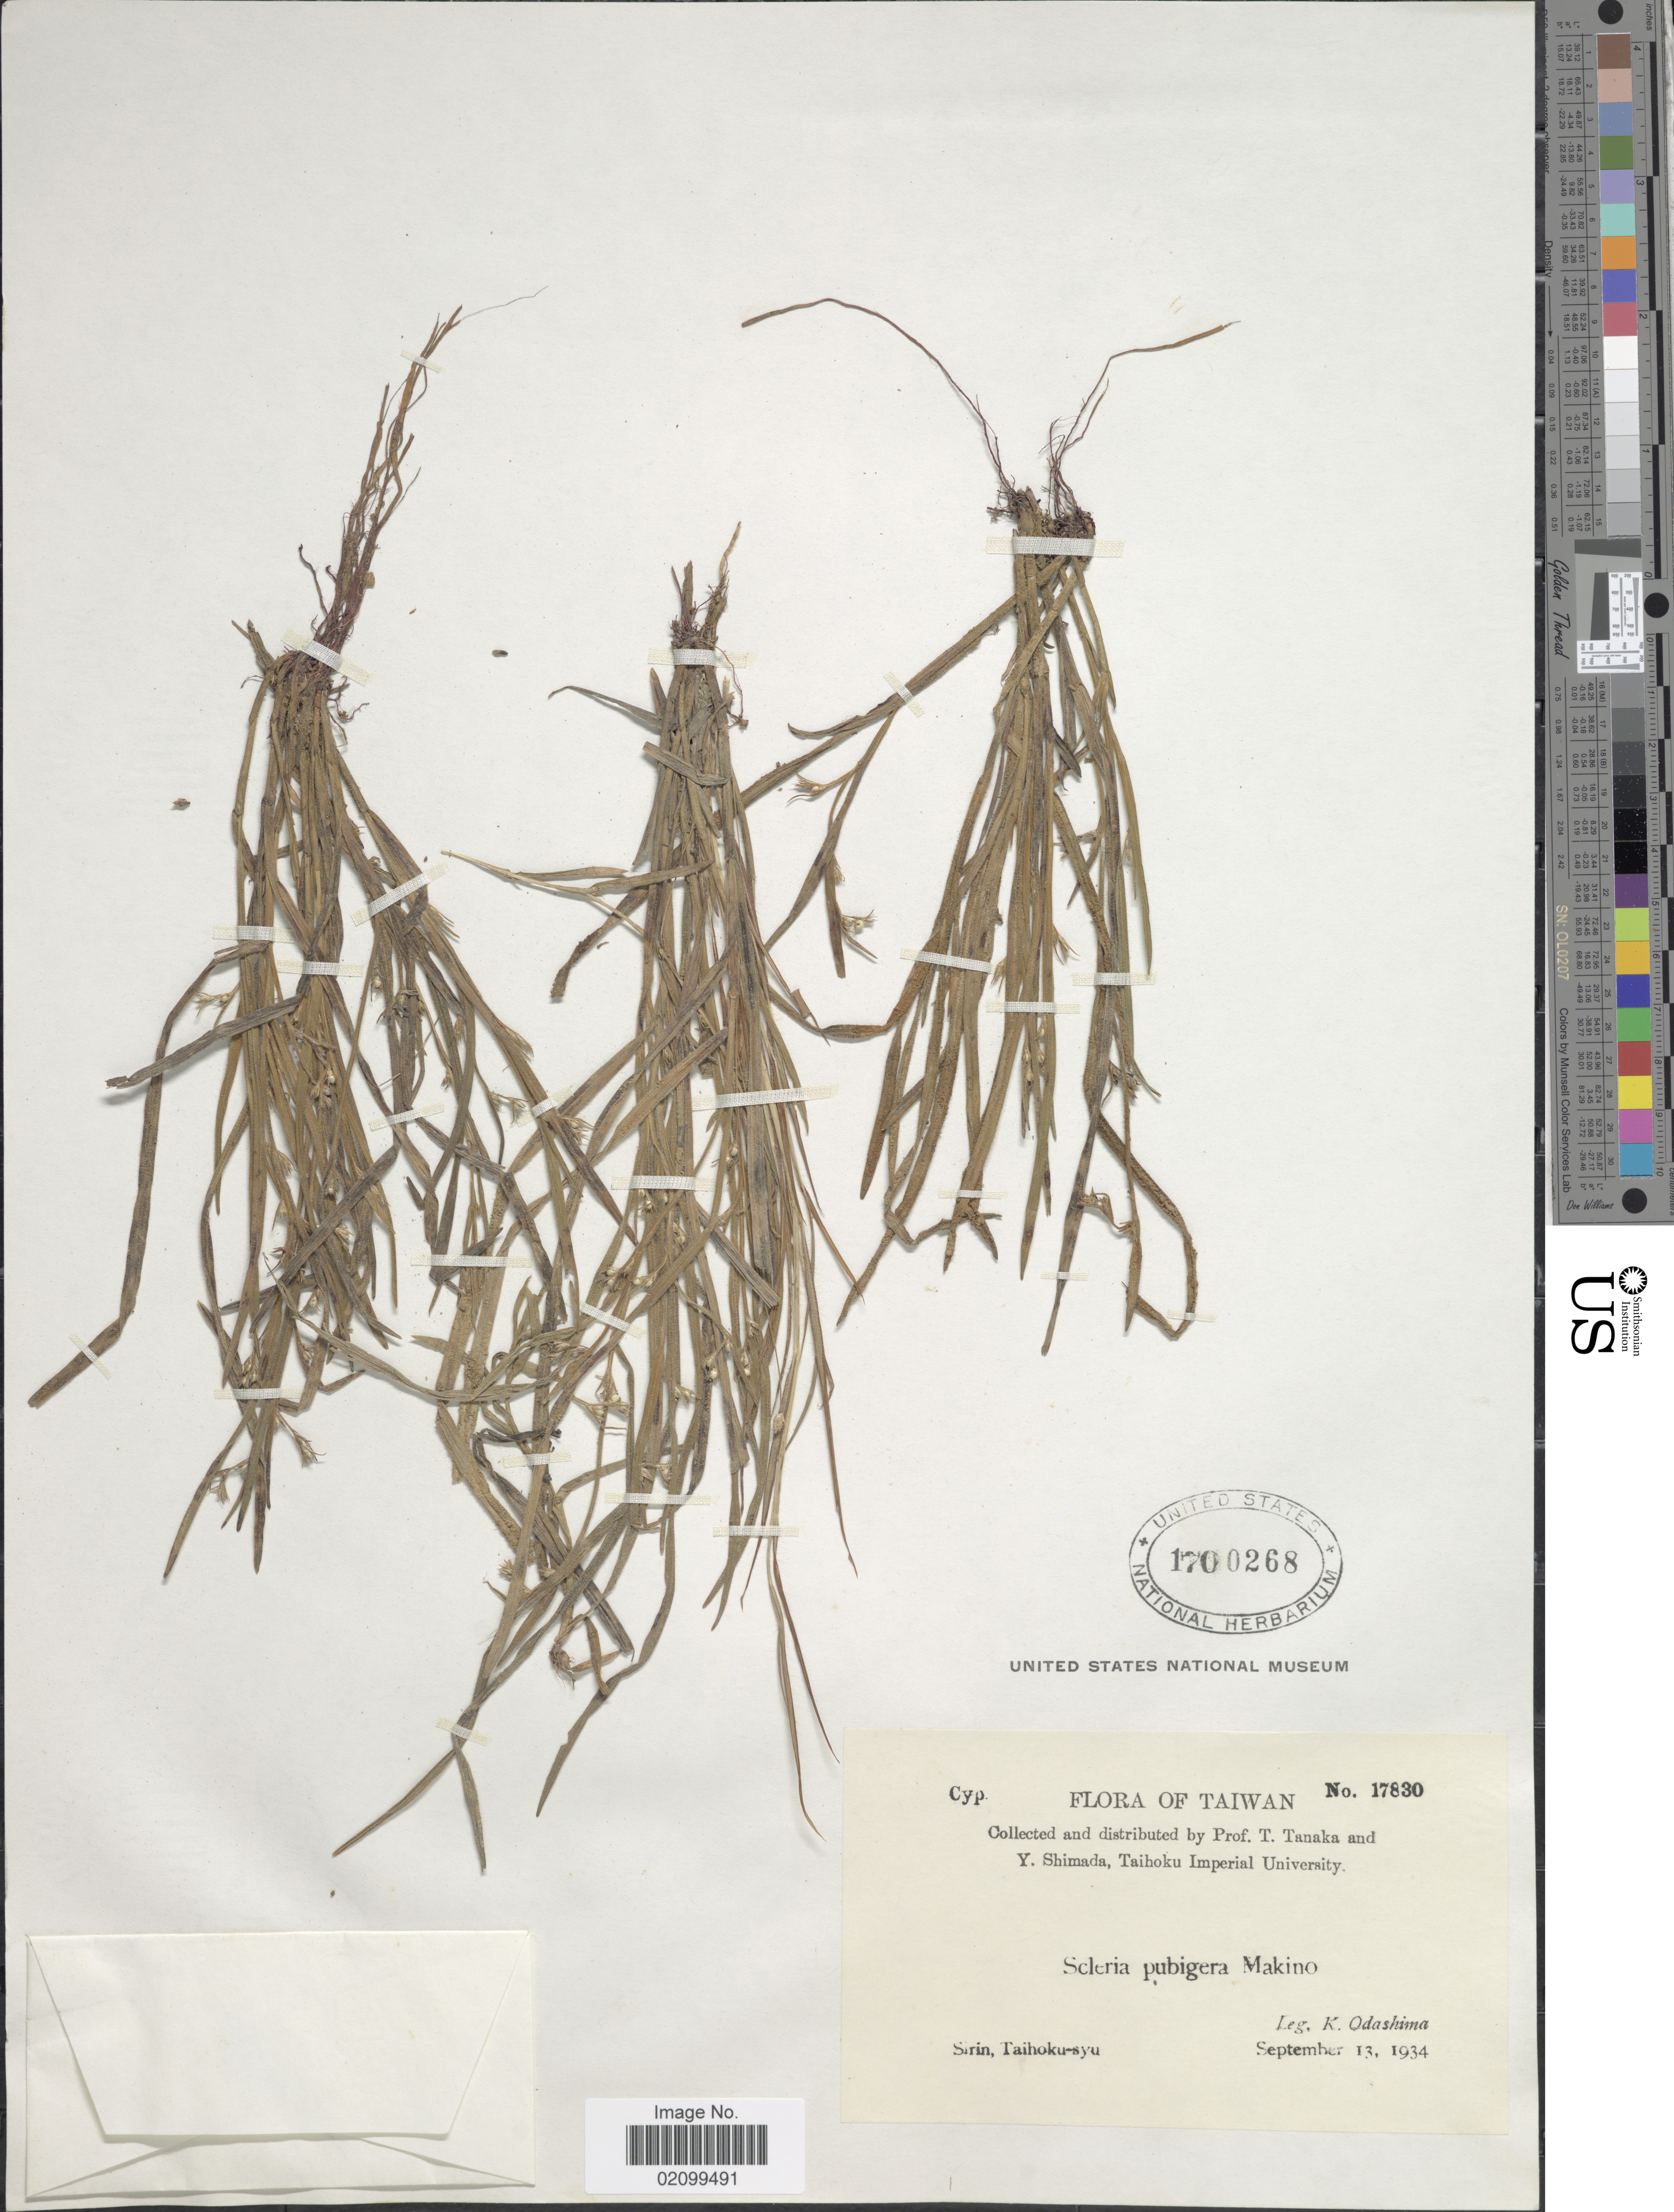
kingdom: Plantae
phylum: Tracheophyta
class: Liliopsida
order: Poales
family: Cyperaceae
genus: Scleria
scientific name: Scleria rugosa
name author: R. Br.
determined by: Strong, Mark T., (BOT), Smithsonian Institution - National Museum of Natural History (UNITED STATES)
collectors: K. Odashima, T. Tanaka & Y. Shimada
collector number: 17830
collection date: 1934-09-13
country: Taiwan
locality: Sirin, Taihoku-syu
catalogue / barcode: US 1700268